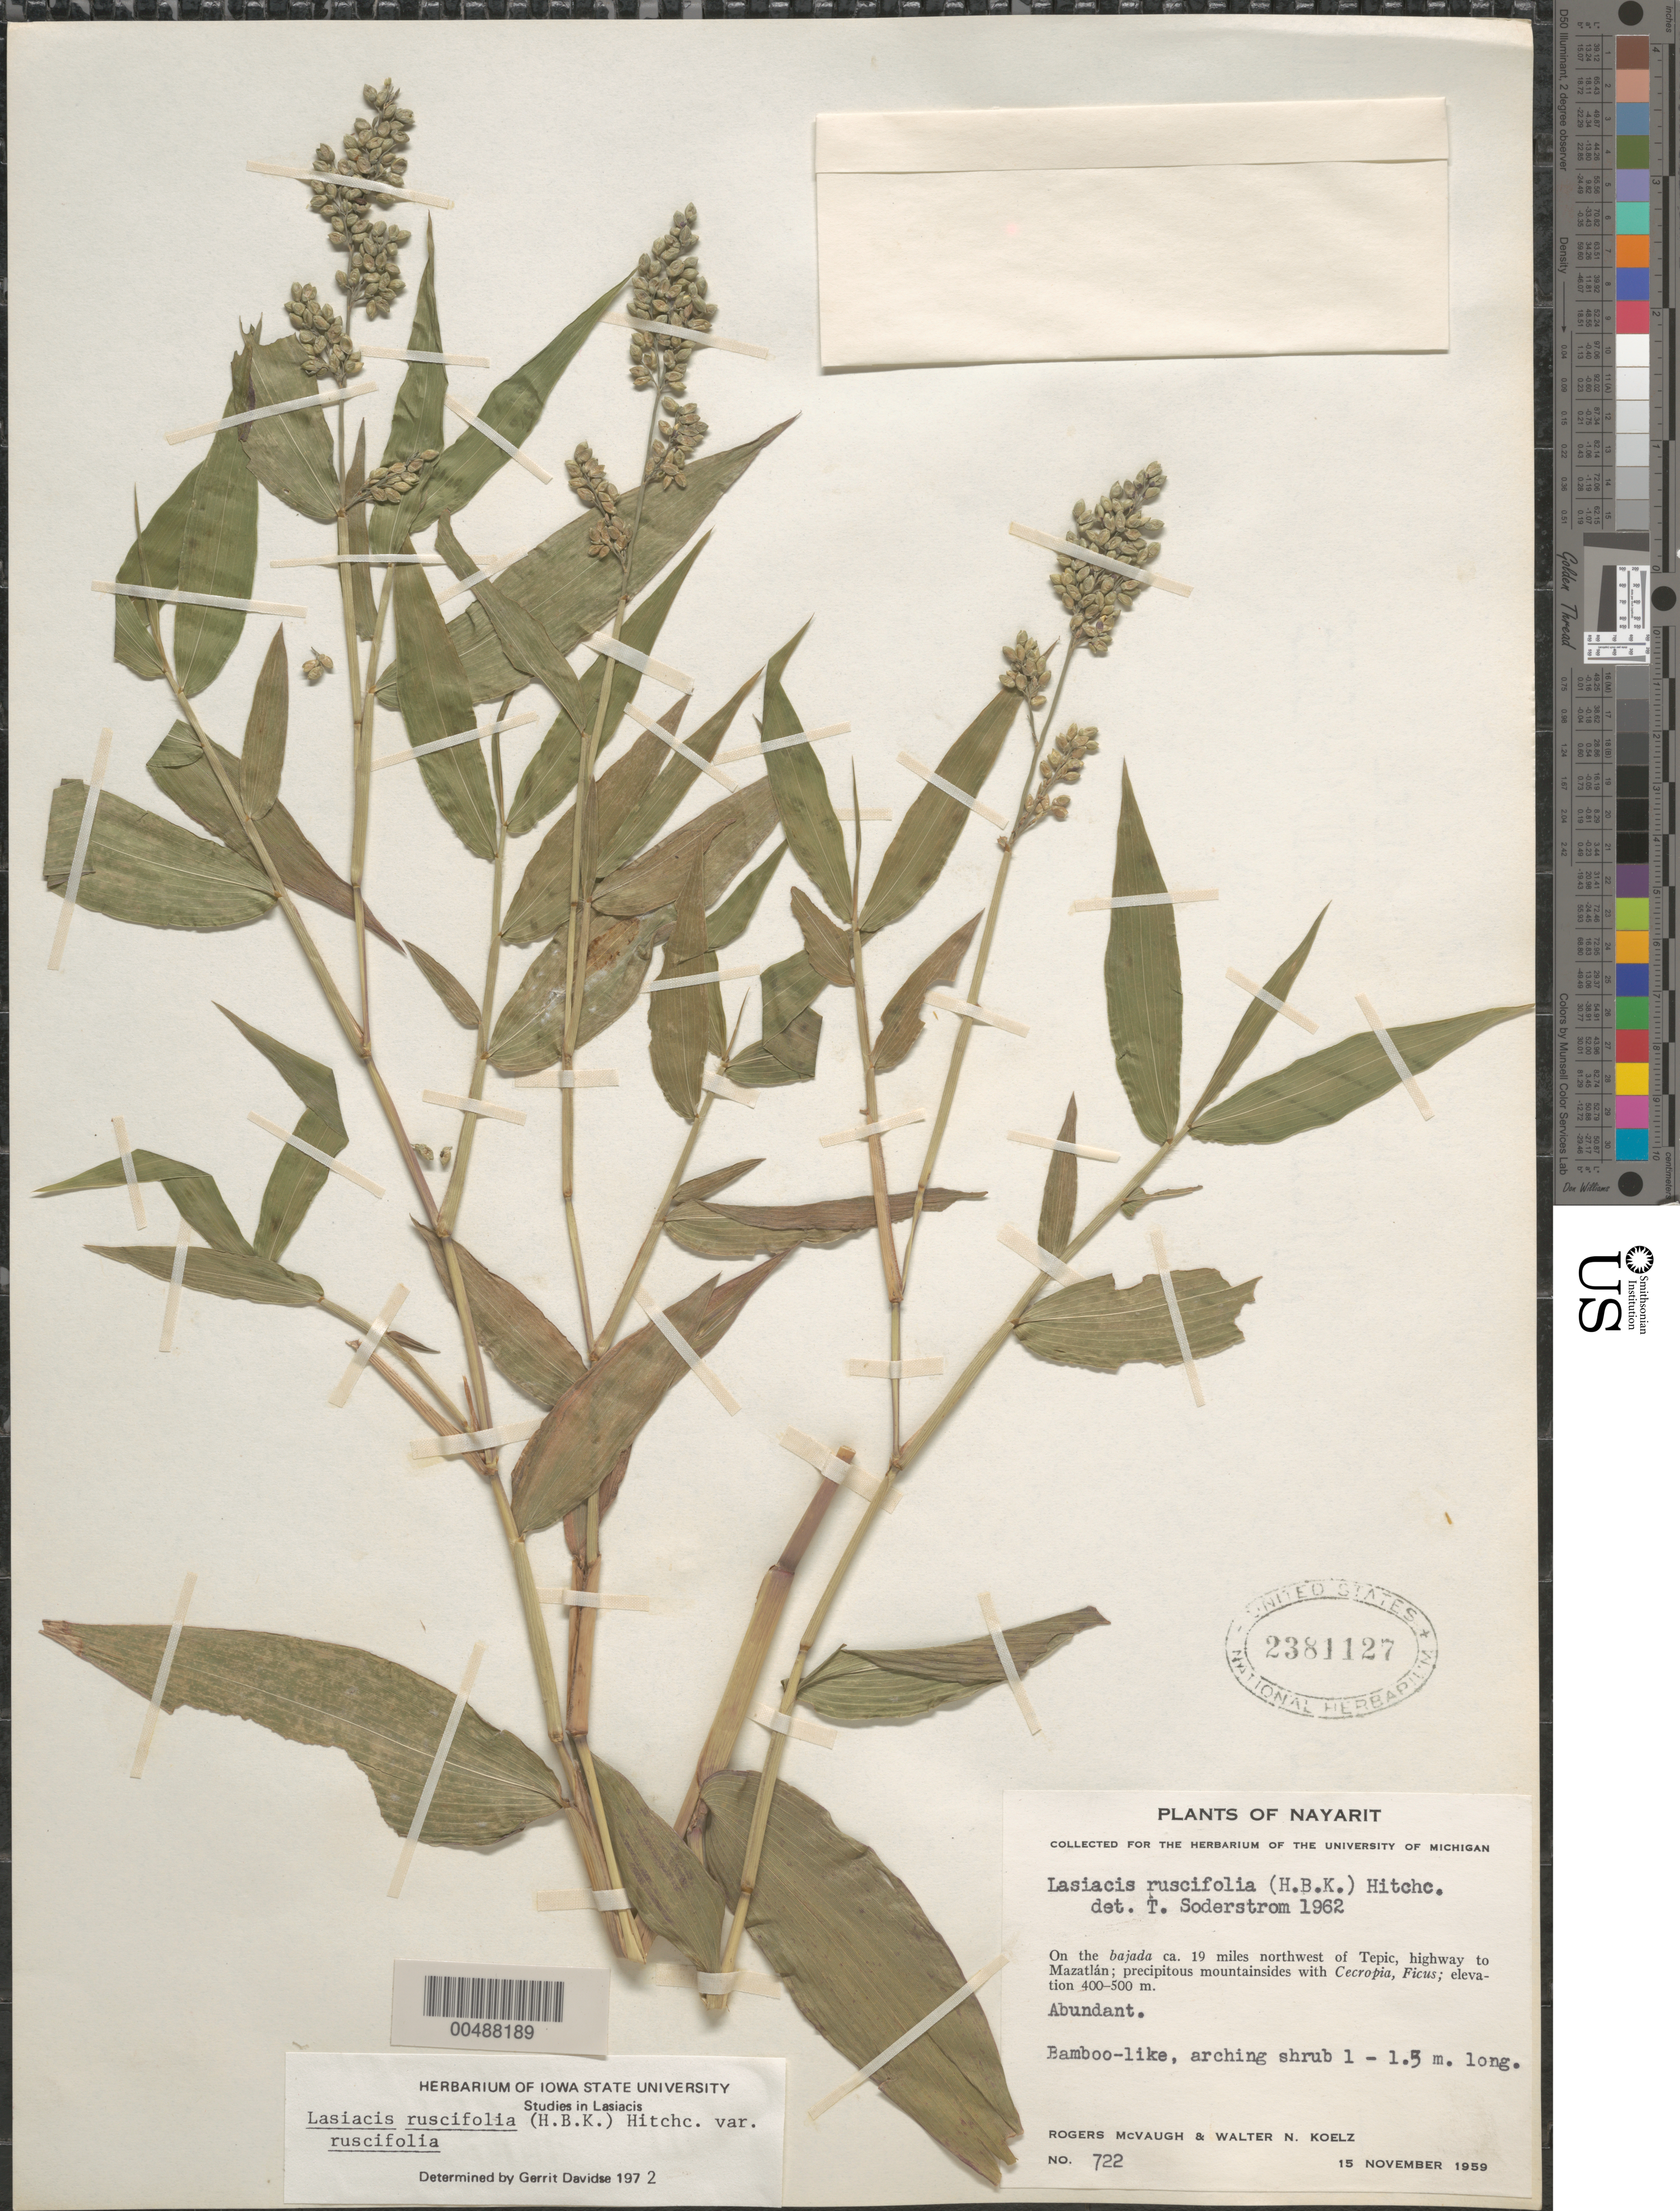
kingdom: Plantae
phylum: Tracheophyta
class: Liliopsida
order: Poales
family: Poaceae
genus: Lasiacis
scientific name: Lasiacis ruscifolia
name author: (Kunth) Hitchc.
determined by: Davidse, Gerrit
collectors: R. McVaugh & W. N. Koelz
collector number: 722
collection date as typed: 15 Nov 1959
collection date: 1959-11-15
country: Mexico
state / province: Nayarit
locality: On the bajada ca 19 mi NW of Tepic, hwy to Mazatl n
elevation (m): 400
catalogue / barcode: US 2381127